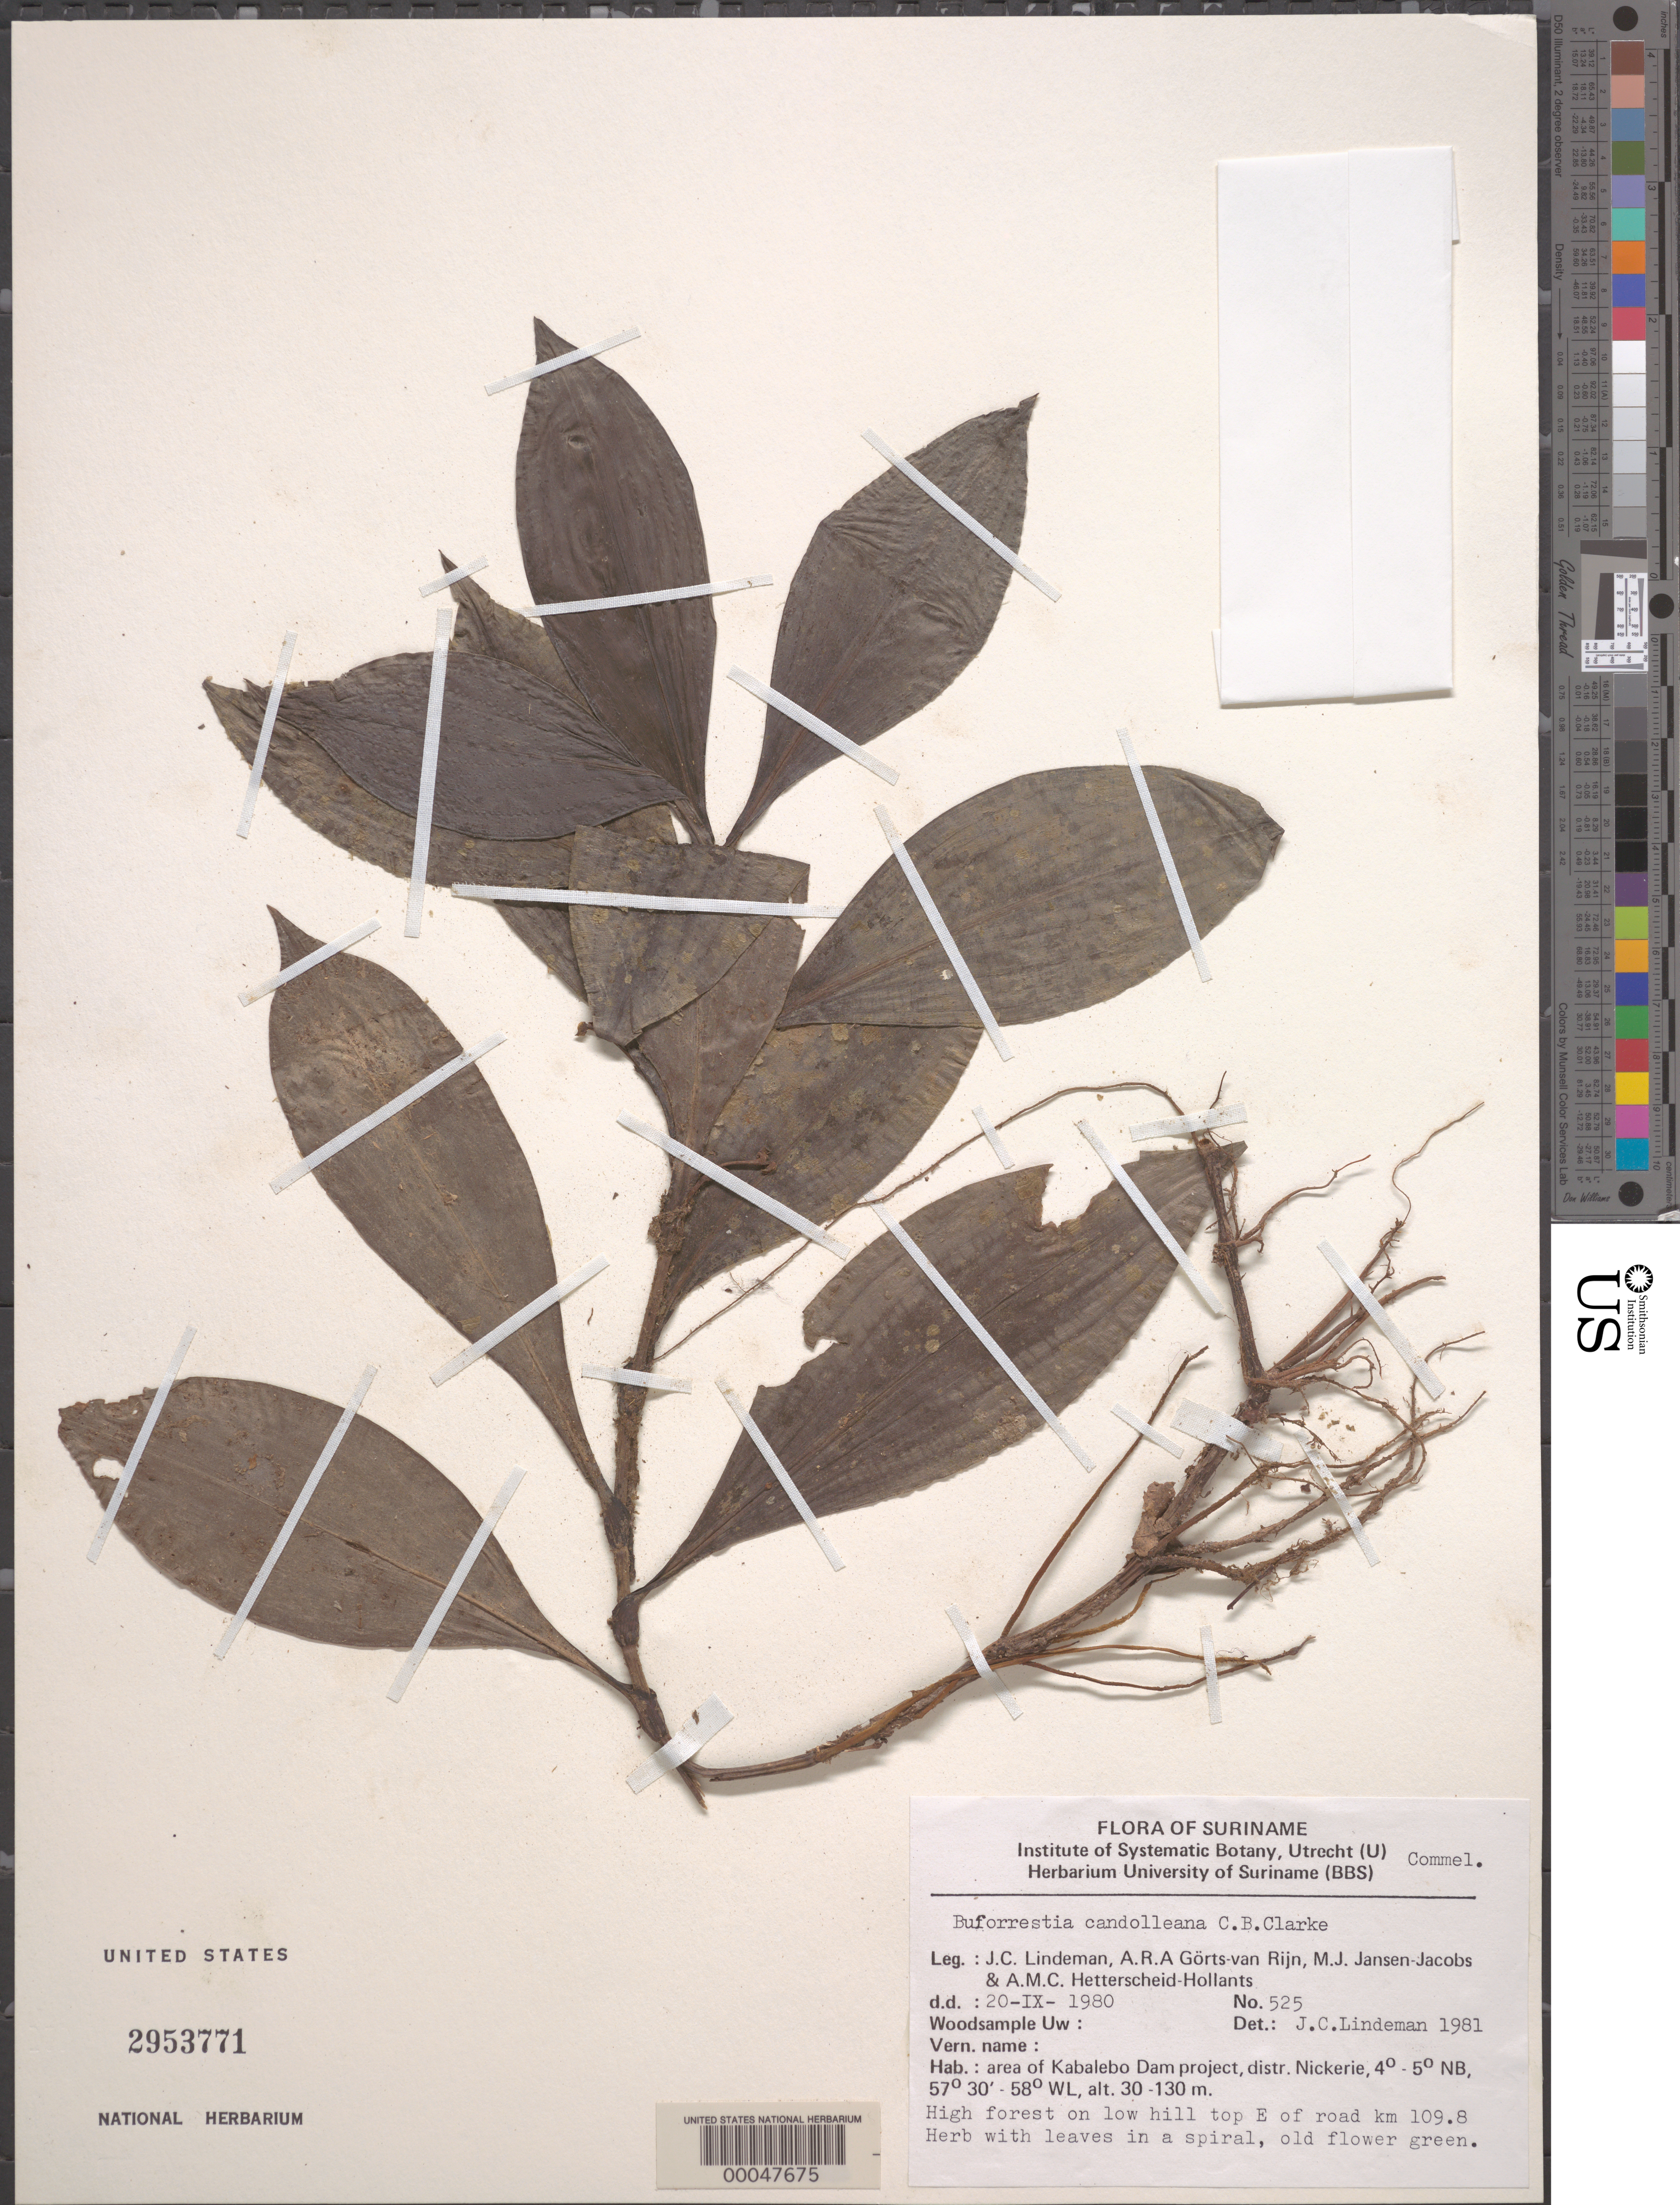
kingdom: Plantae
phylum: Tracheophyta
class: Liliopsida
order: Commelinales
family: Commelinaceae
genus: Buforrestia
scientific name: Buforrestia candolleana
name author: C.B. Clarke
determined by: Lindemann, J. C.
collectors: J. C. Lindeman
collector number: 525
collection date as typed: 20 Sep 1980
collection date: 1980-09-20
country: Suriname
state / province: Nickerie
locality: Kabalebo dam project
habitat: High forest, low hill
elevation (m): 30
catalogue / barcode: US 2953771